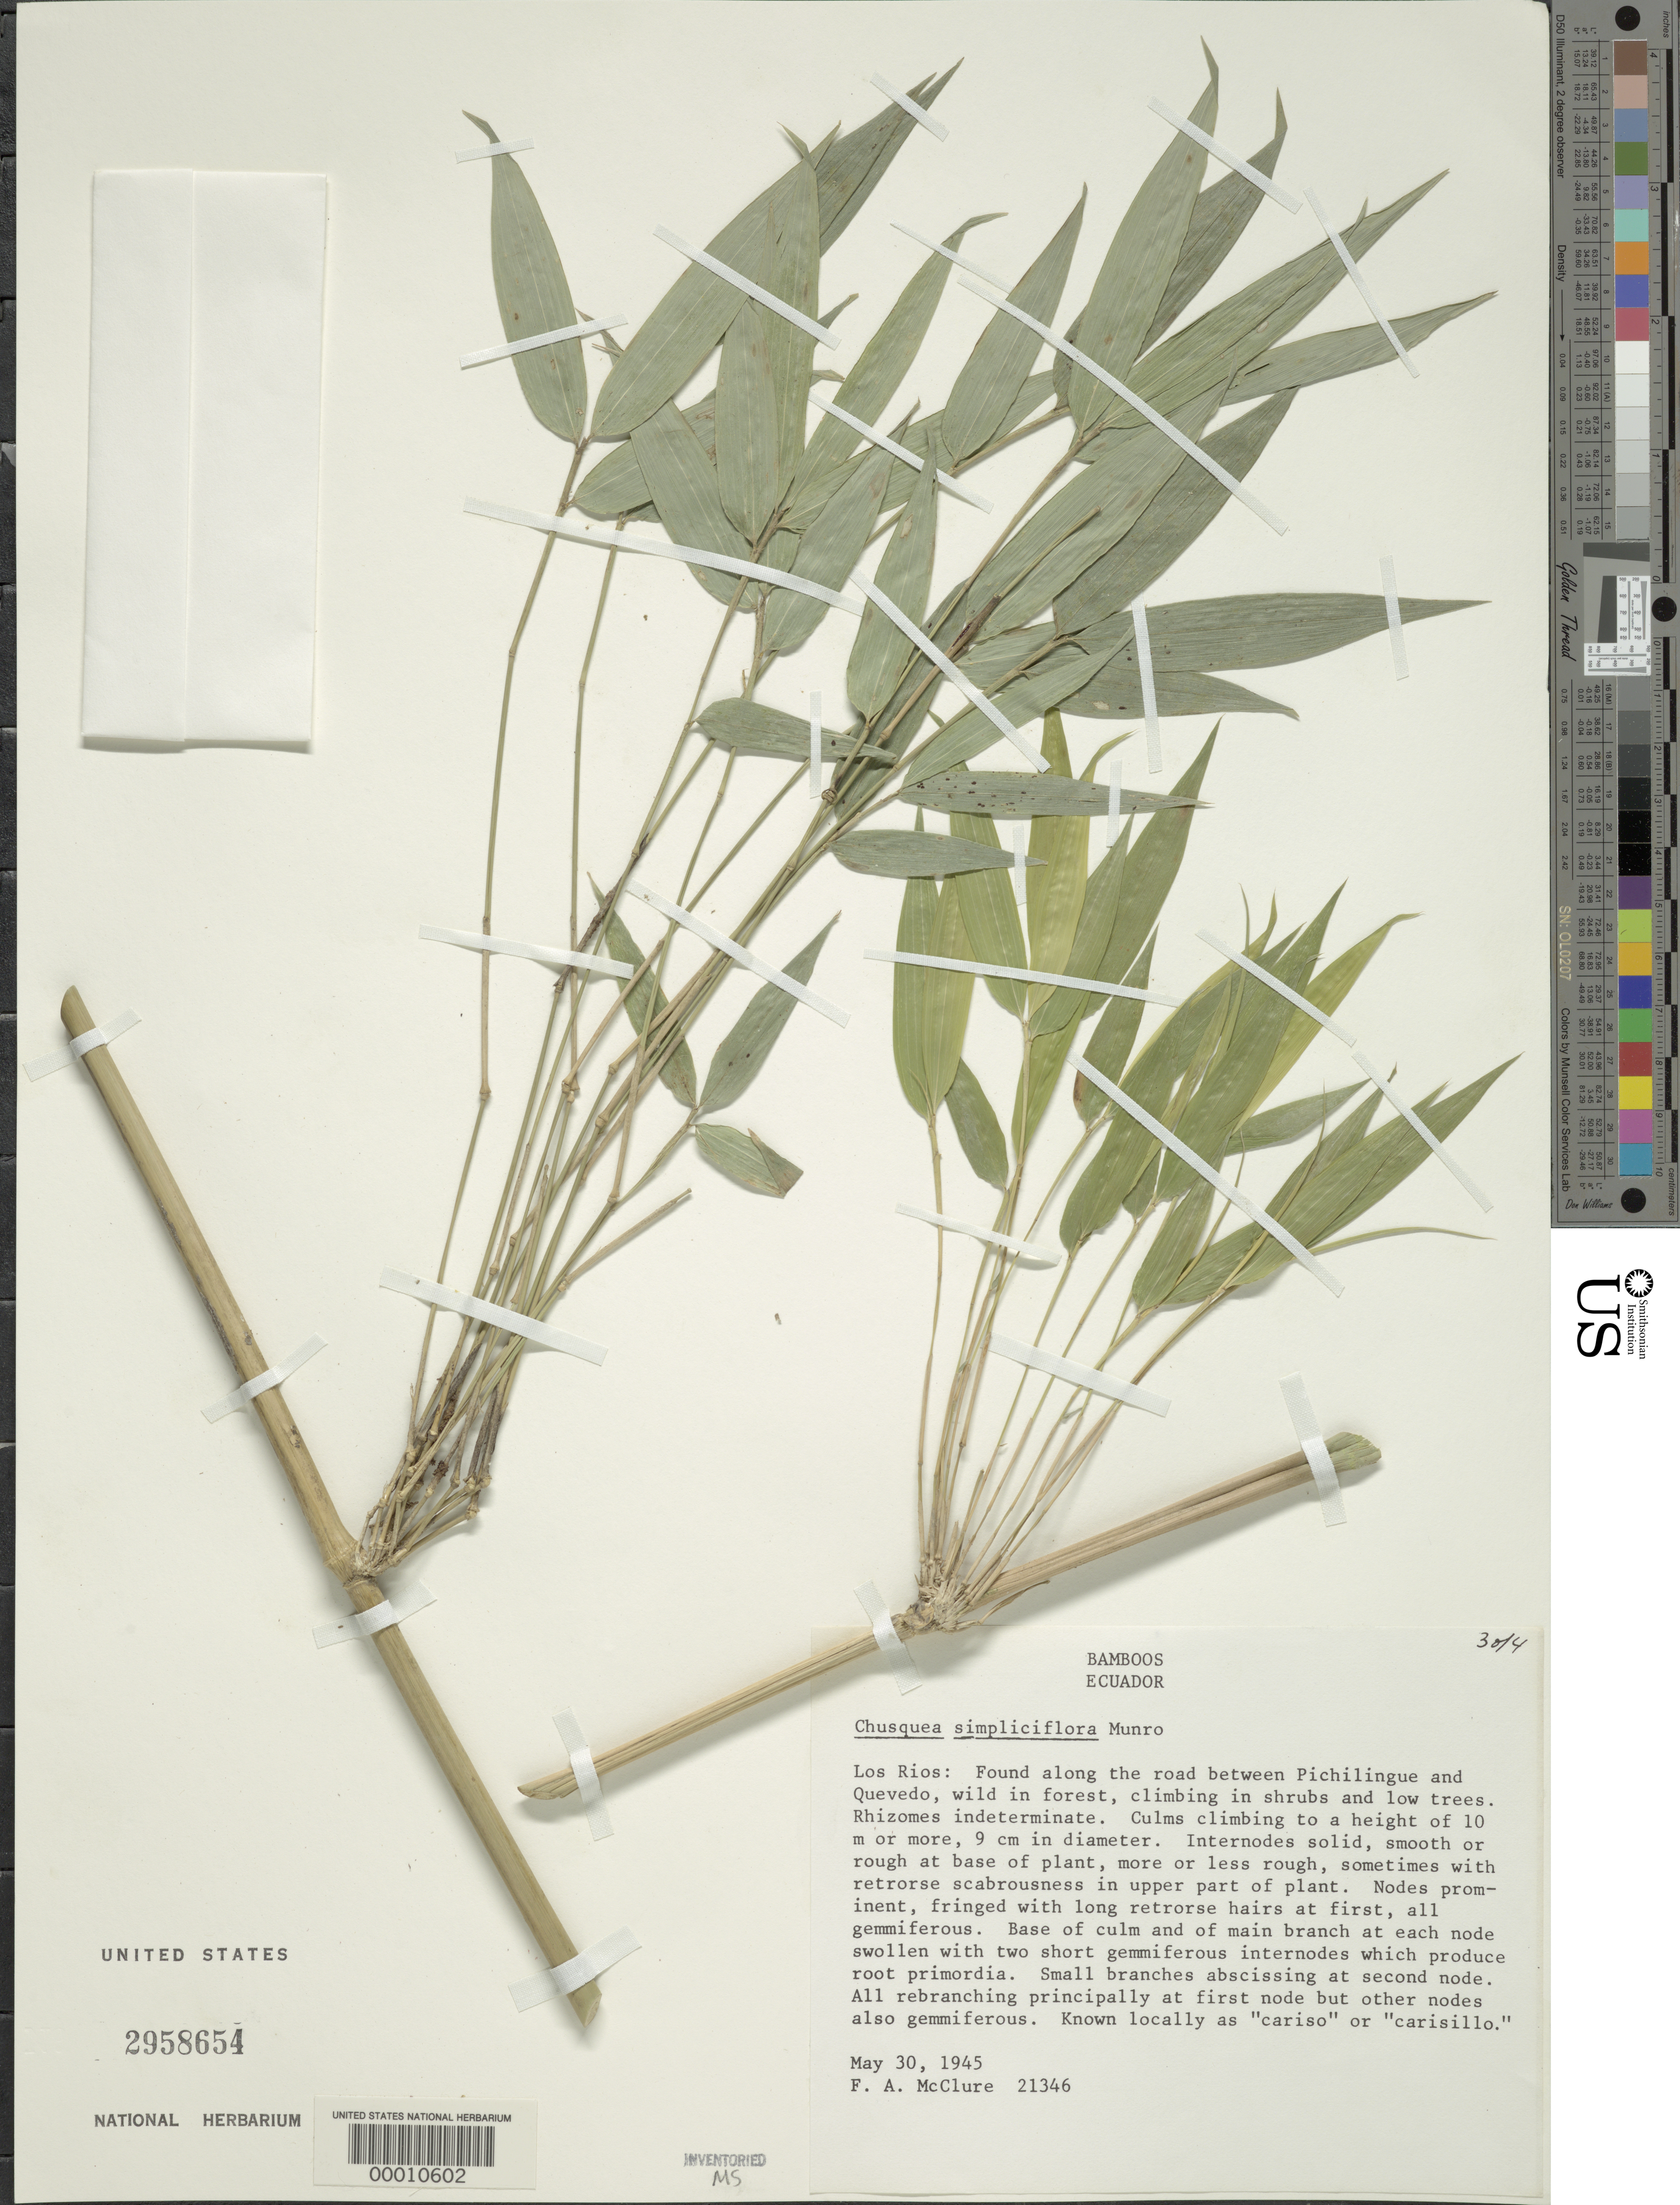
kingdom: Plantae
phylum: Tracheophyta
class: Liliopsida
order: Poales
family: Poaceae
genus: Chusquea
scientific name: Chusquea simpliciflora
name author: Munro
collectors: F. A. McClure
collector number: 21346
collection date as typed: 30 May 1945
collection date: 1945-05-30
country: Ecuador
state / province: Los Ríos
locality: Pichilingue, Quevedo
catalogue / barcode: US 2958654